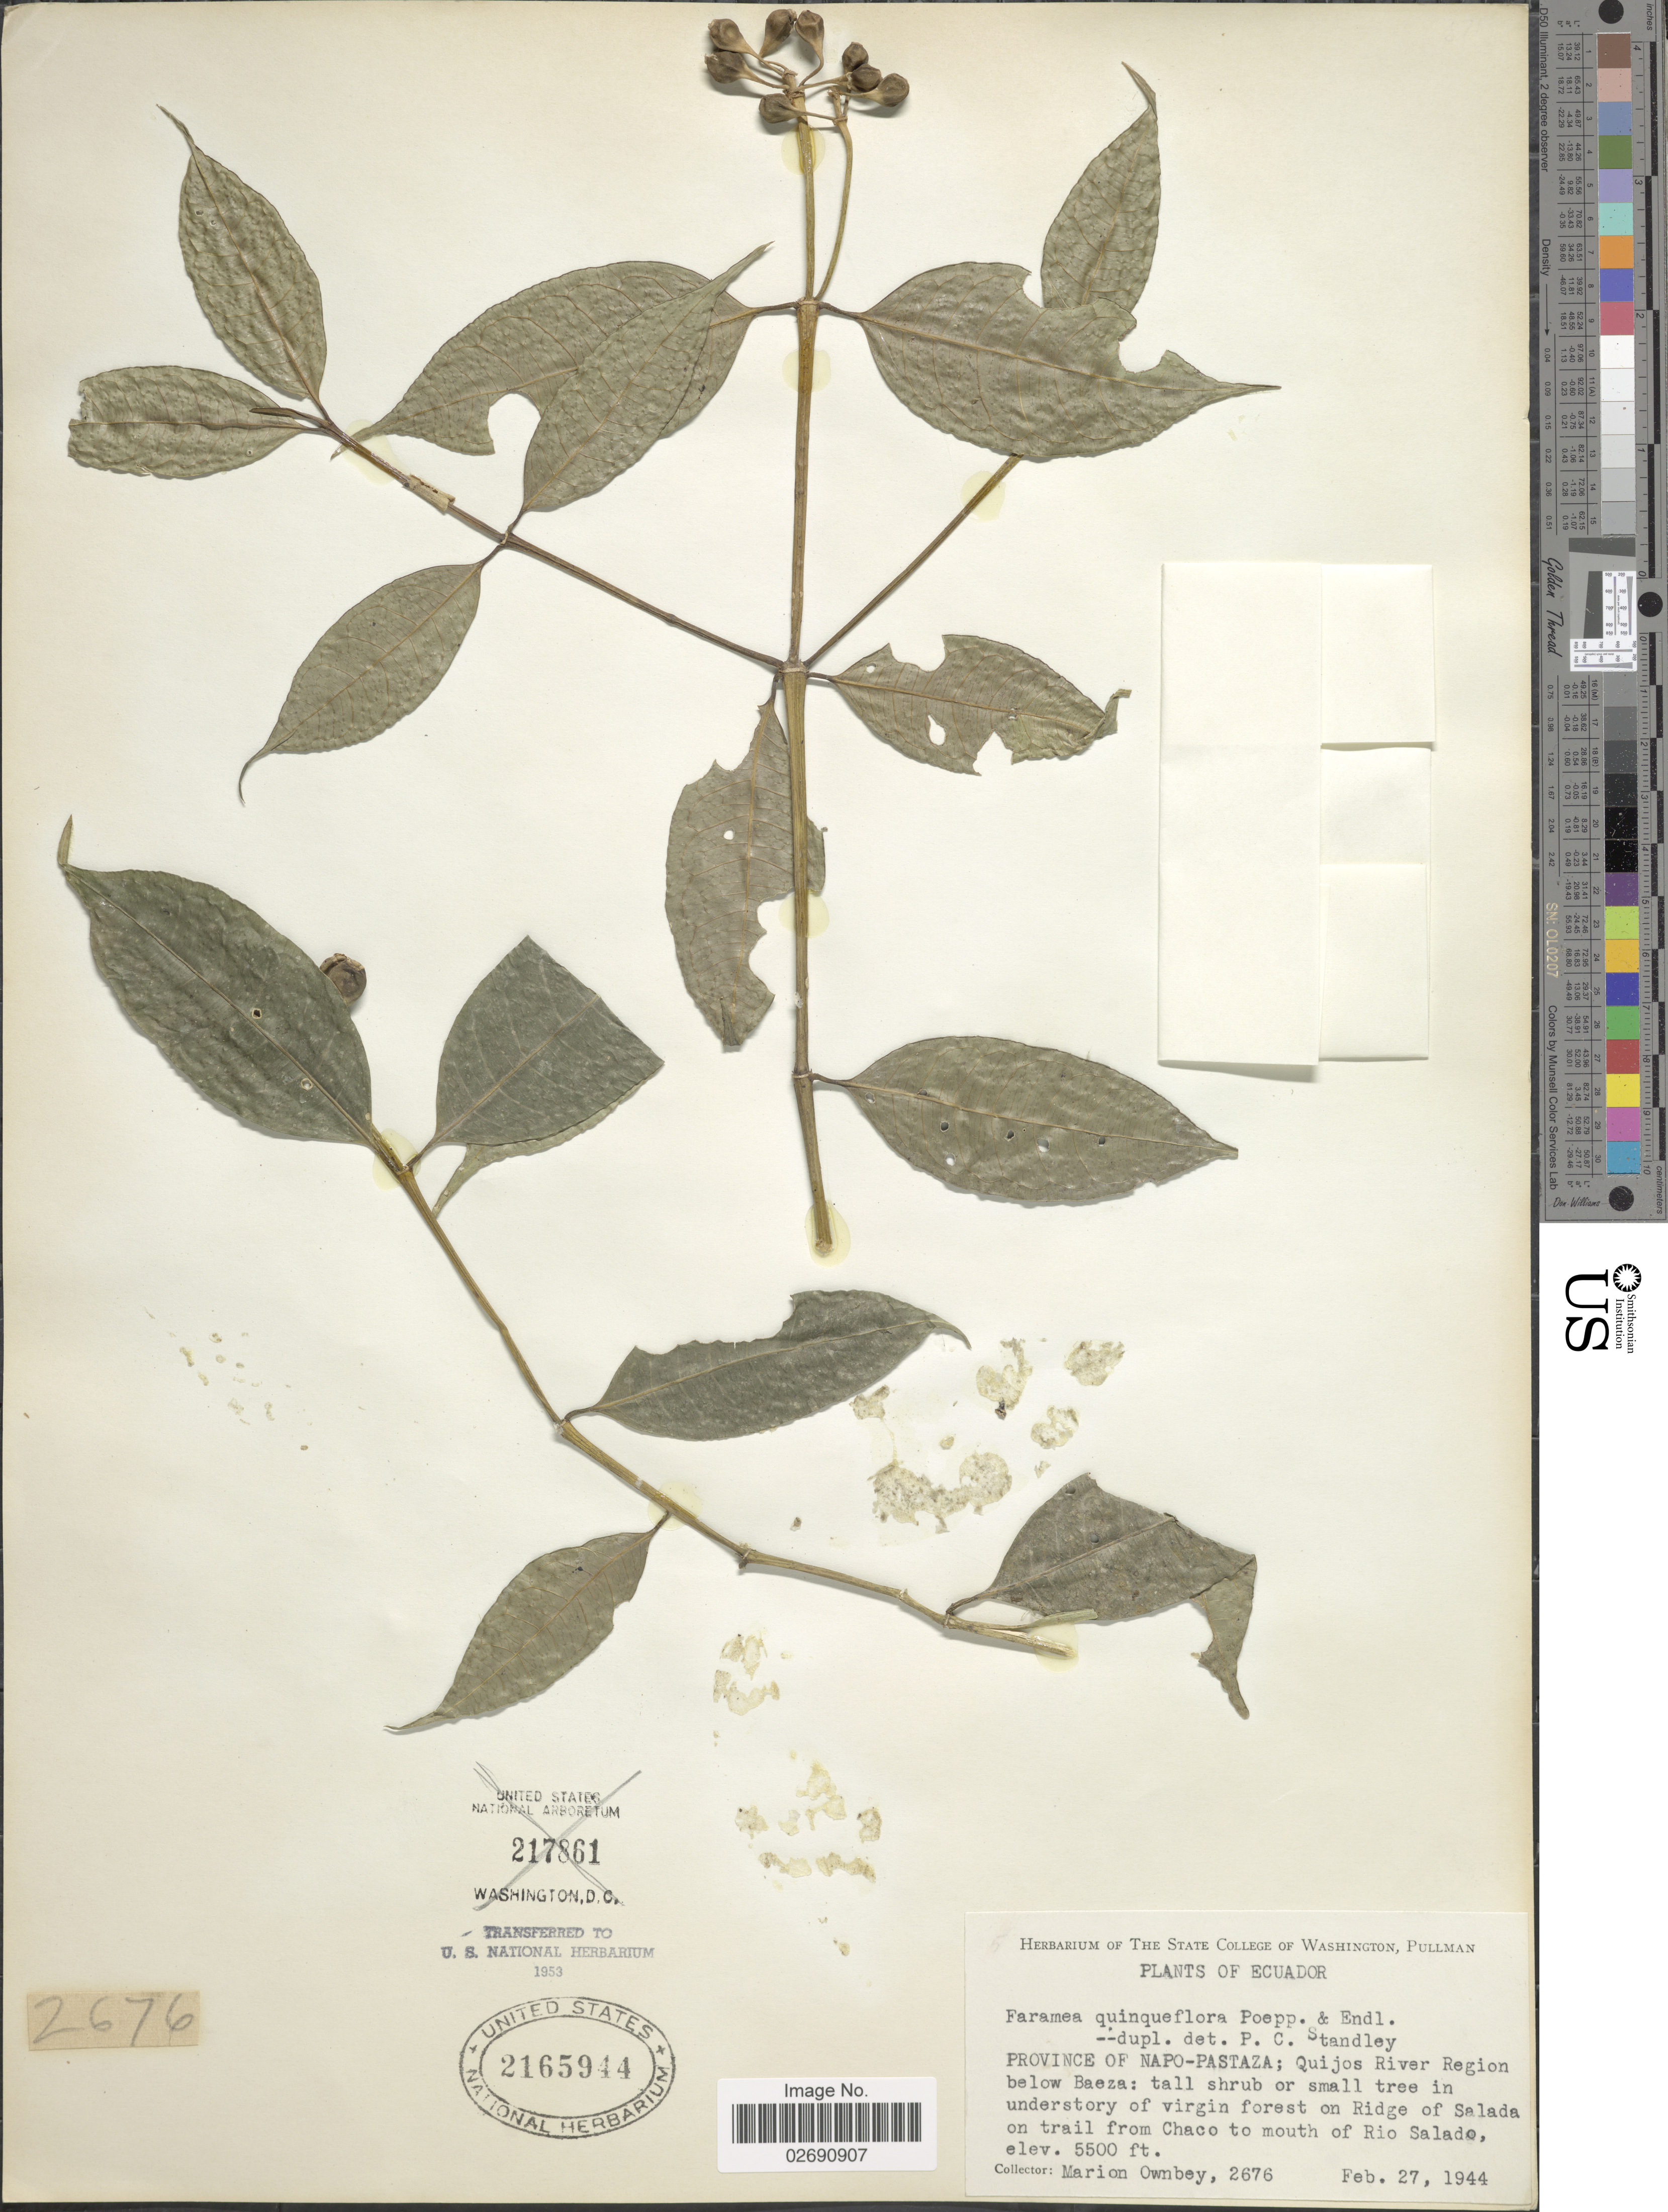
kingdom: Plantae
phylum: Tracheophyta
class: Magnoliopsida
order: Gentianales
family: Rubiaceae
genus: Faramea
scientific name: Faramea quinqueflora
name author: Poepp. & Endl.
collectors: F. M. Ownbey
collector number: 2676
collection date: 1944-02-27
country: Ecuador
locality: Province of Napo-Pastaza; Quijos River Region below Baeza. On Ridge of Salada on trail from Chaco to mouth of Rio Salada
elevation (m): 1676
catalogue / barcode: US 2165944